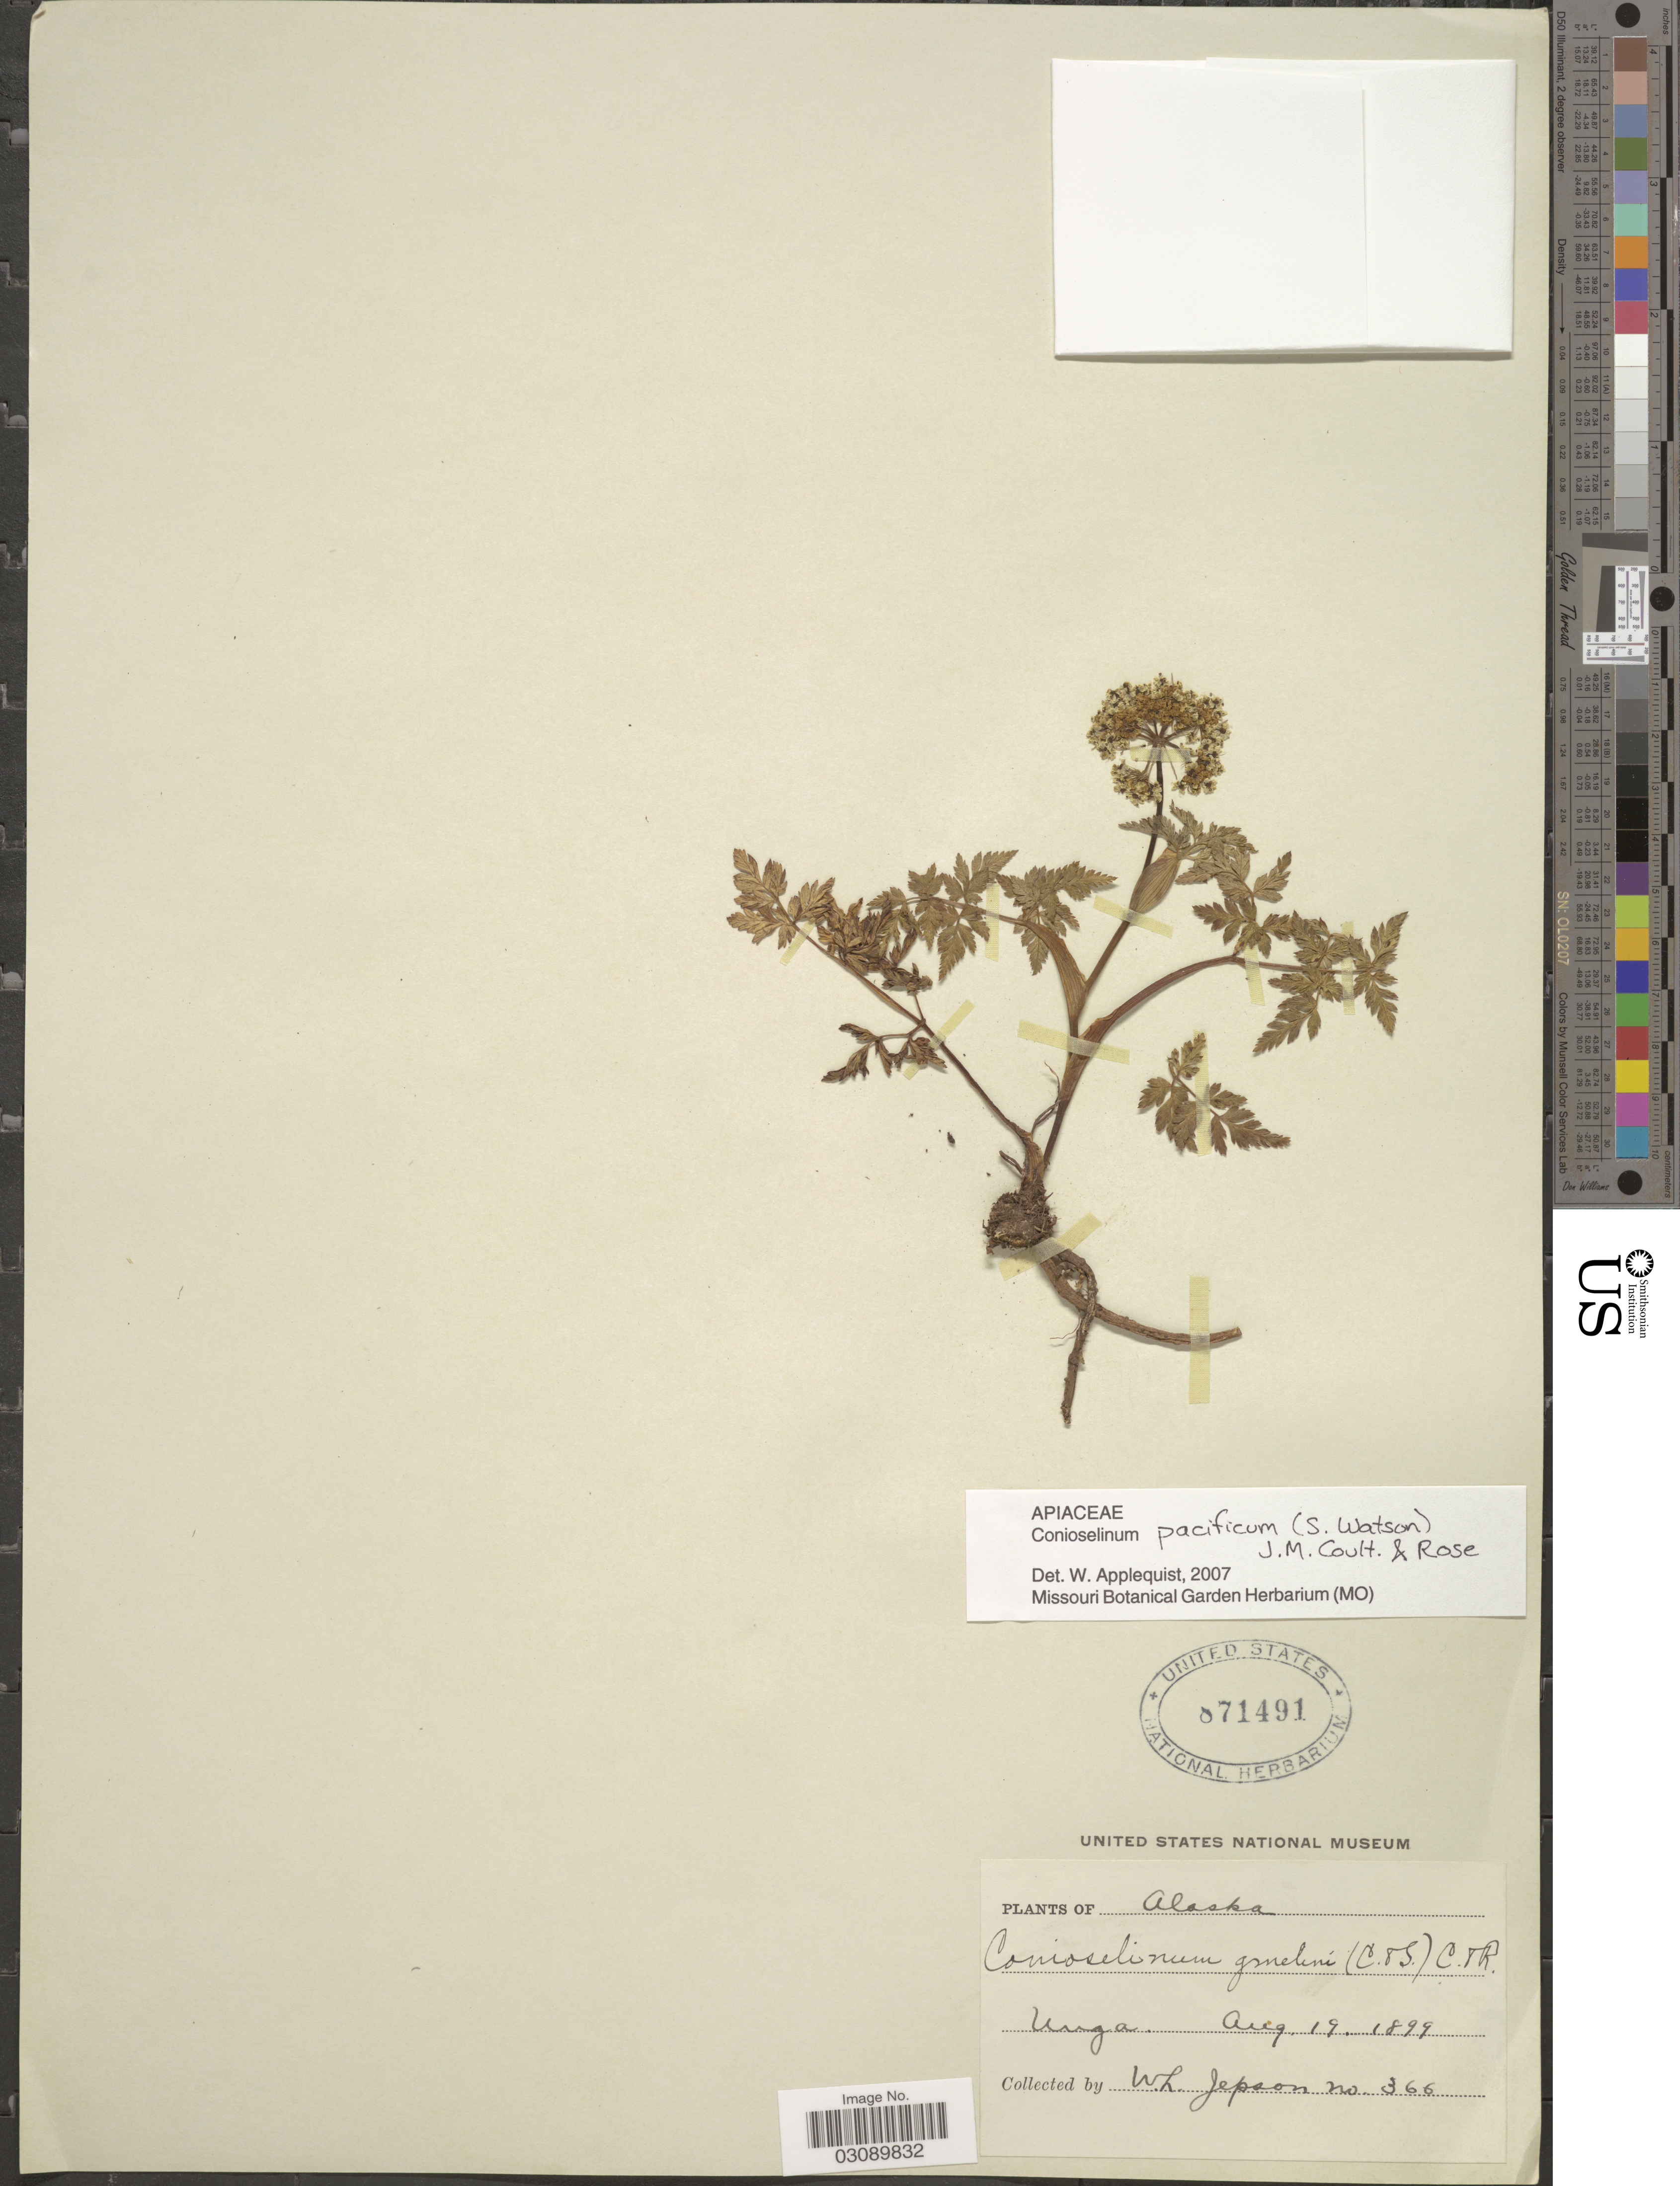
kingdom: Plantae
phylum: Tracheophyta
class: Magnoliopsida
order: Apiales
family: Apiaceae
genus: Conioselinum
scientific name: Conioselinum pacificum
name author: (S. Watson) J.M. Coult. & Rose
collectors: W. L. Jepson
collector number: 366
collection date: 1899-08-19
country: United States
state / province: Alaska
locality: Unga.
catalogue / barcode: US 871491